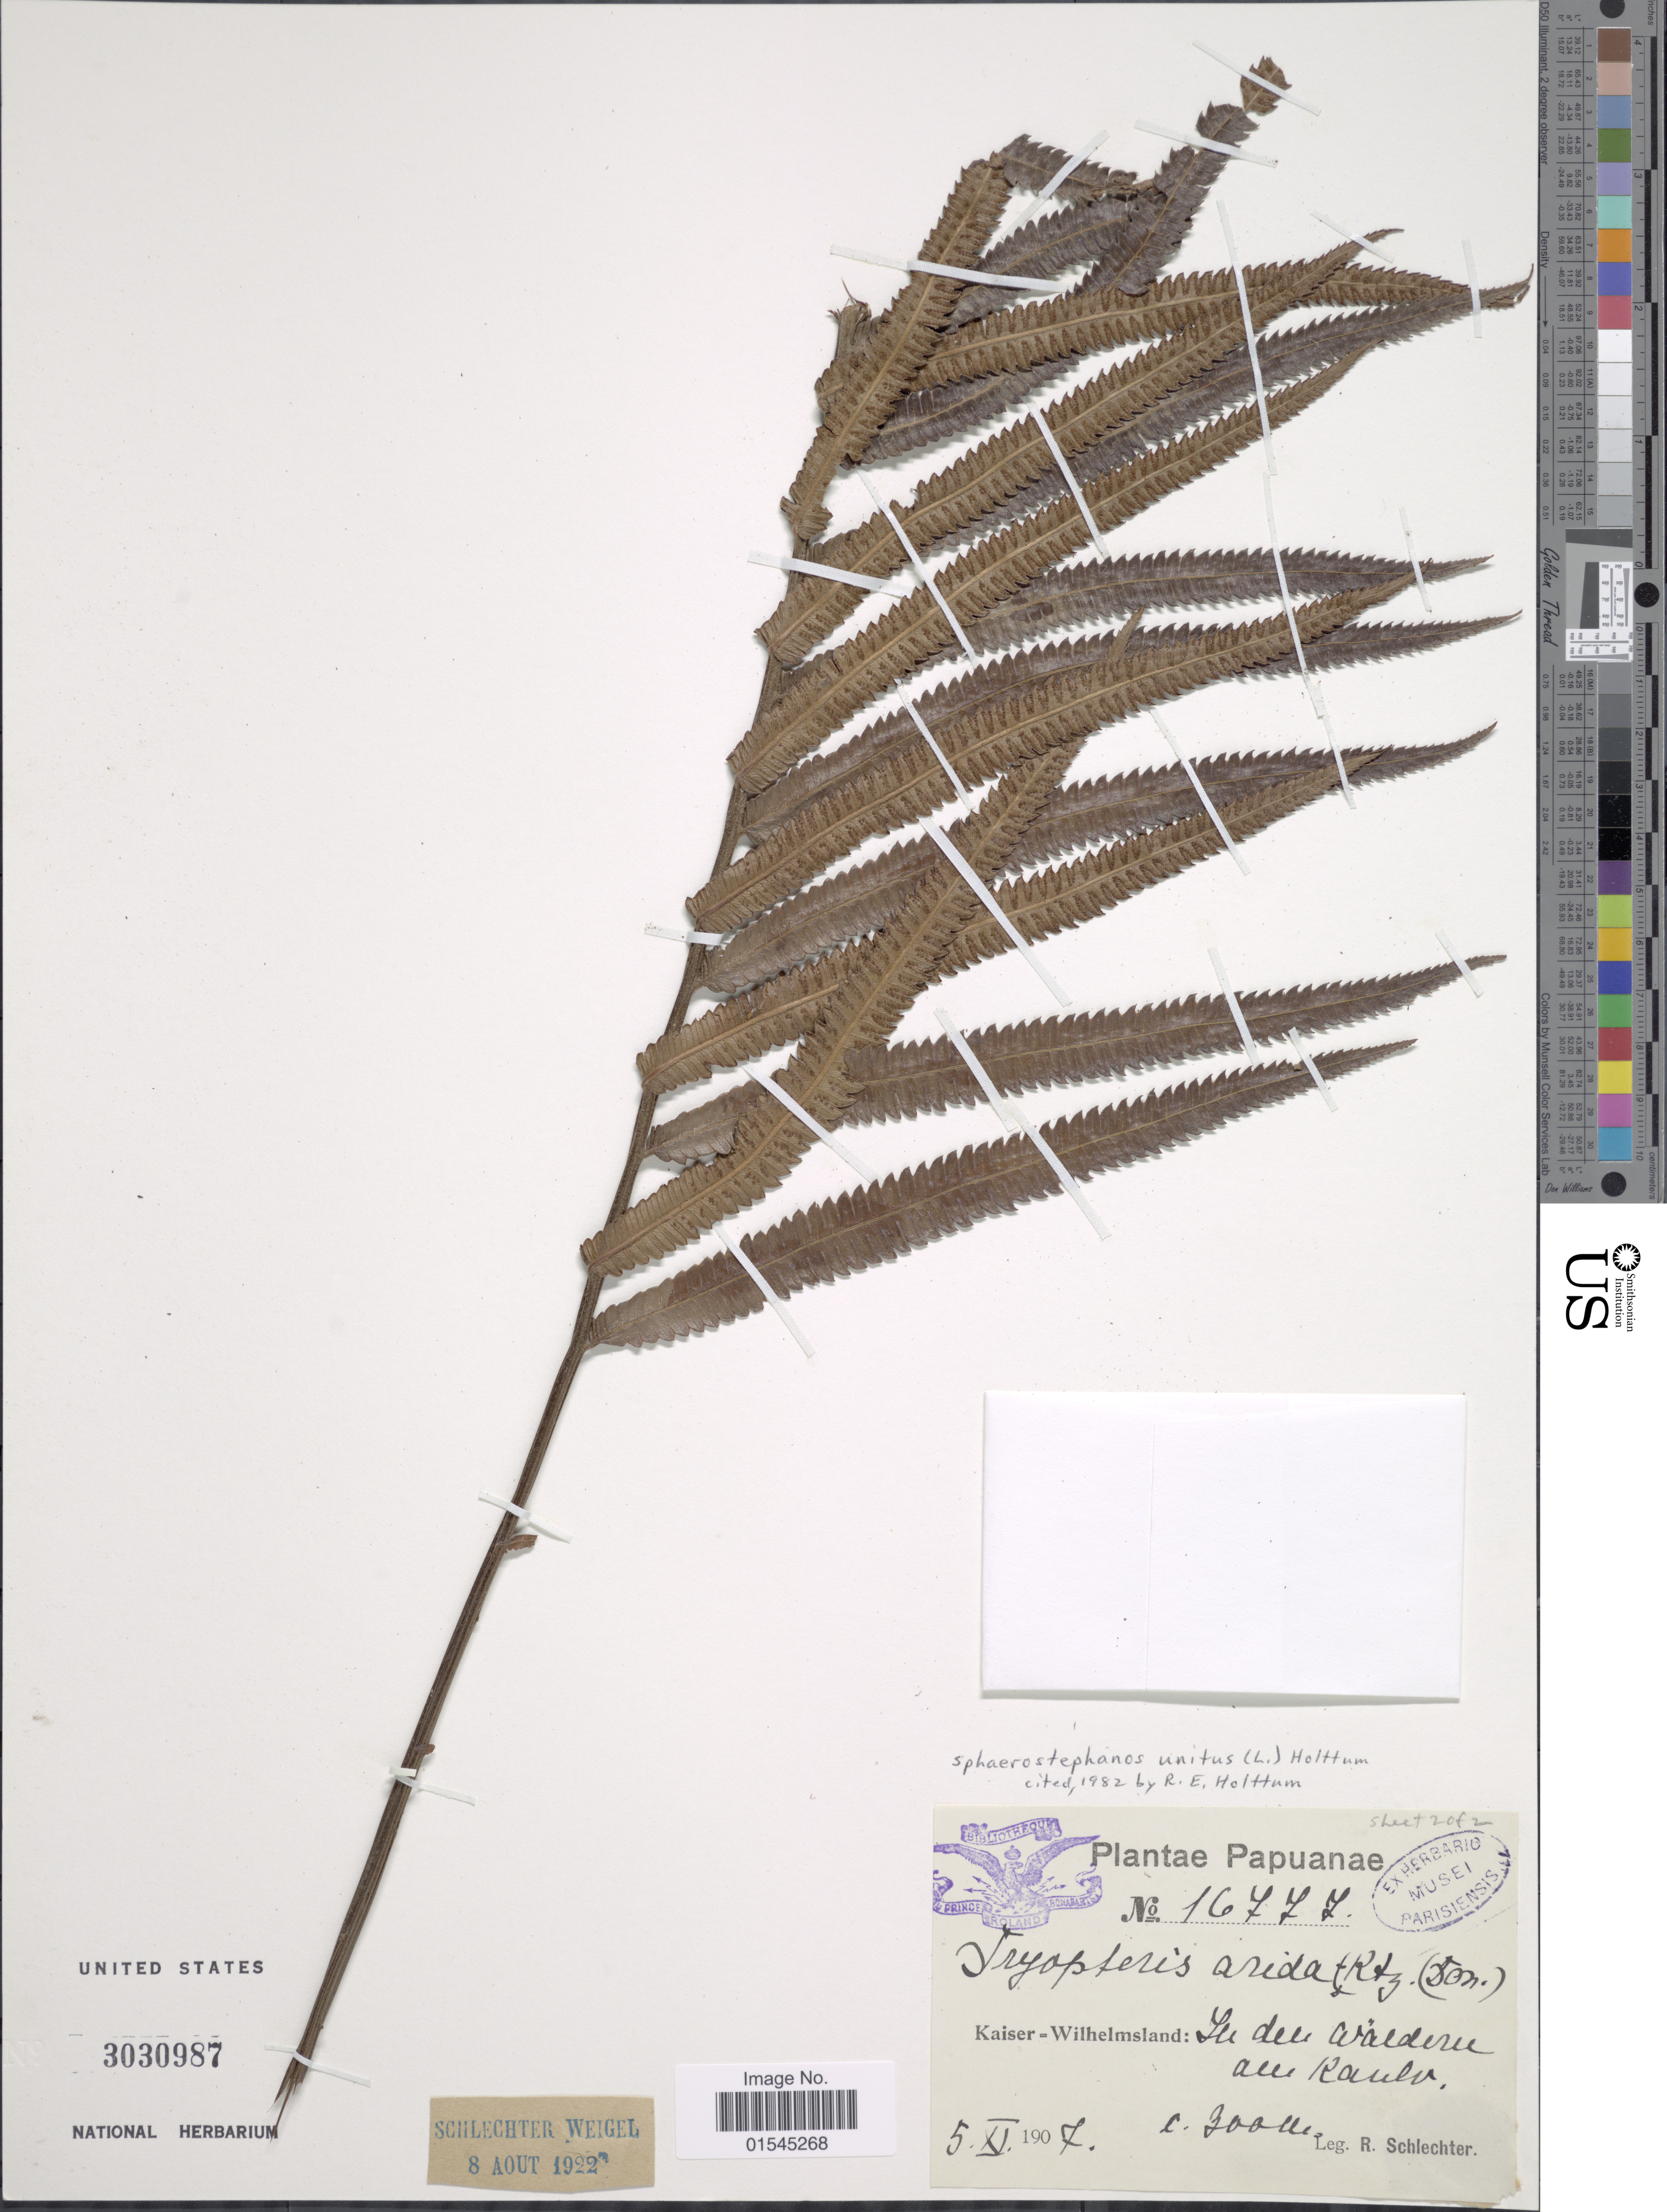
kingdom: Plantae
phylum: Tracheophyta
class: Polypodiopsida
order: Polypodiales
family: Thelypteridaceae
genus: Sphaerostephanos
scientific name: Sphaerostephanos unitus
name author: (L.) Holttum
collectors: F. R. R. Schlechter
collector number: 16777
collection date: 1907-11-05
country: Papua New Guinea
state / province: Eastern Highlands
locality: Kaiser-Wilhelmsland: In den Wäldern am Kaulo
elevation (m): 300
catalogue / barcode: US 3030987